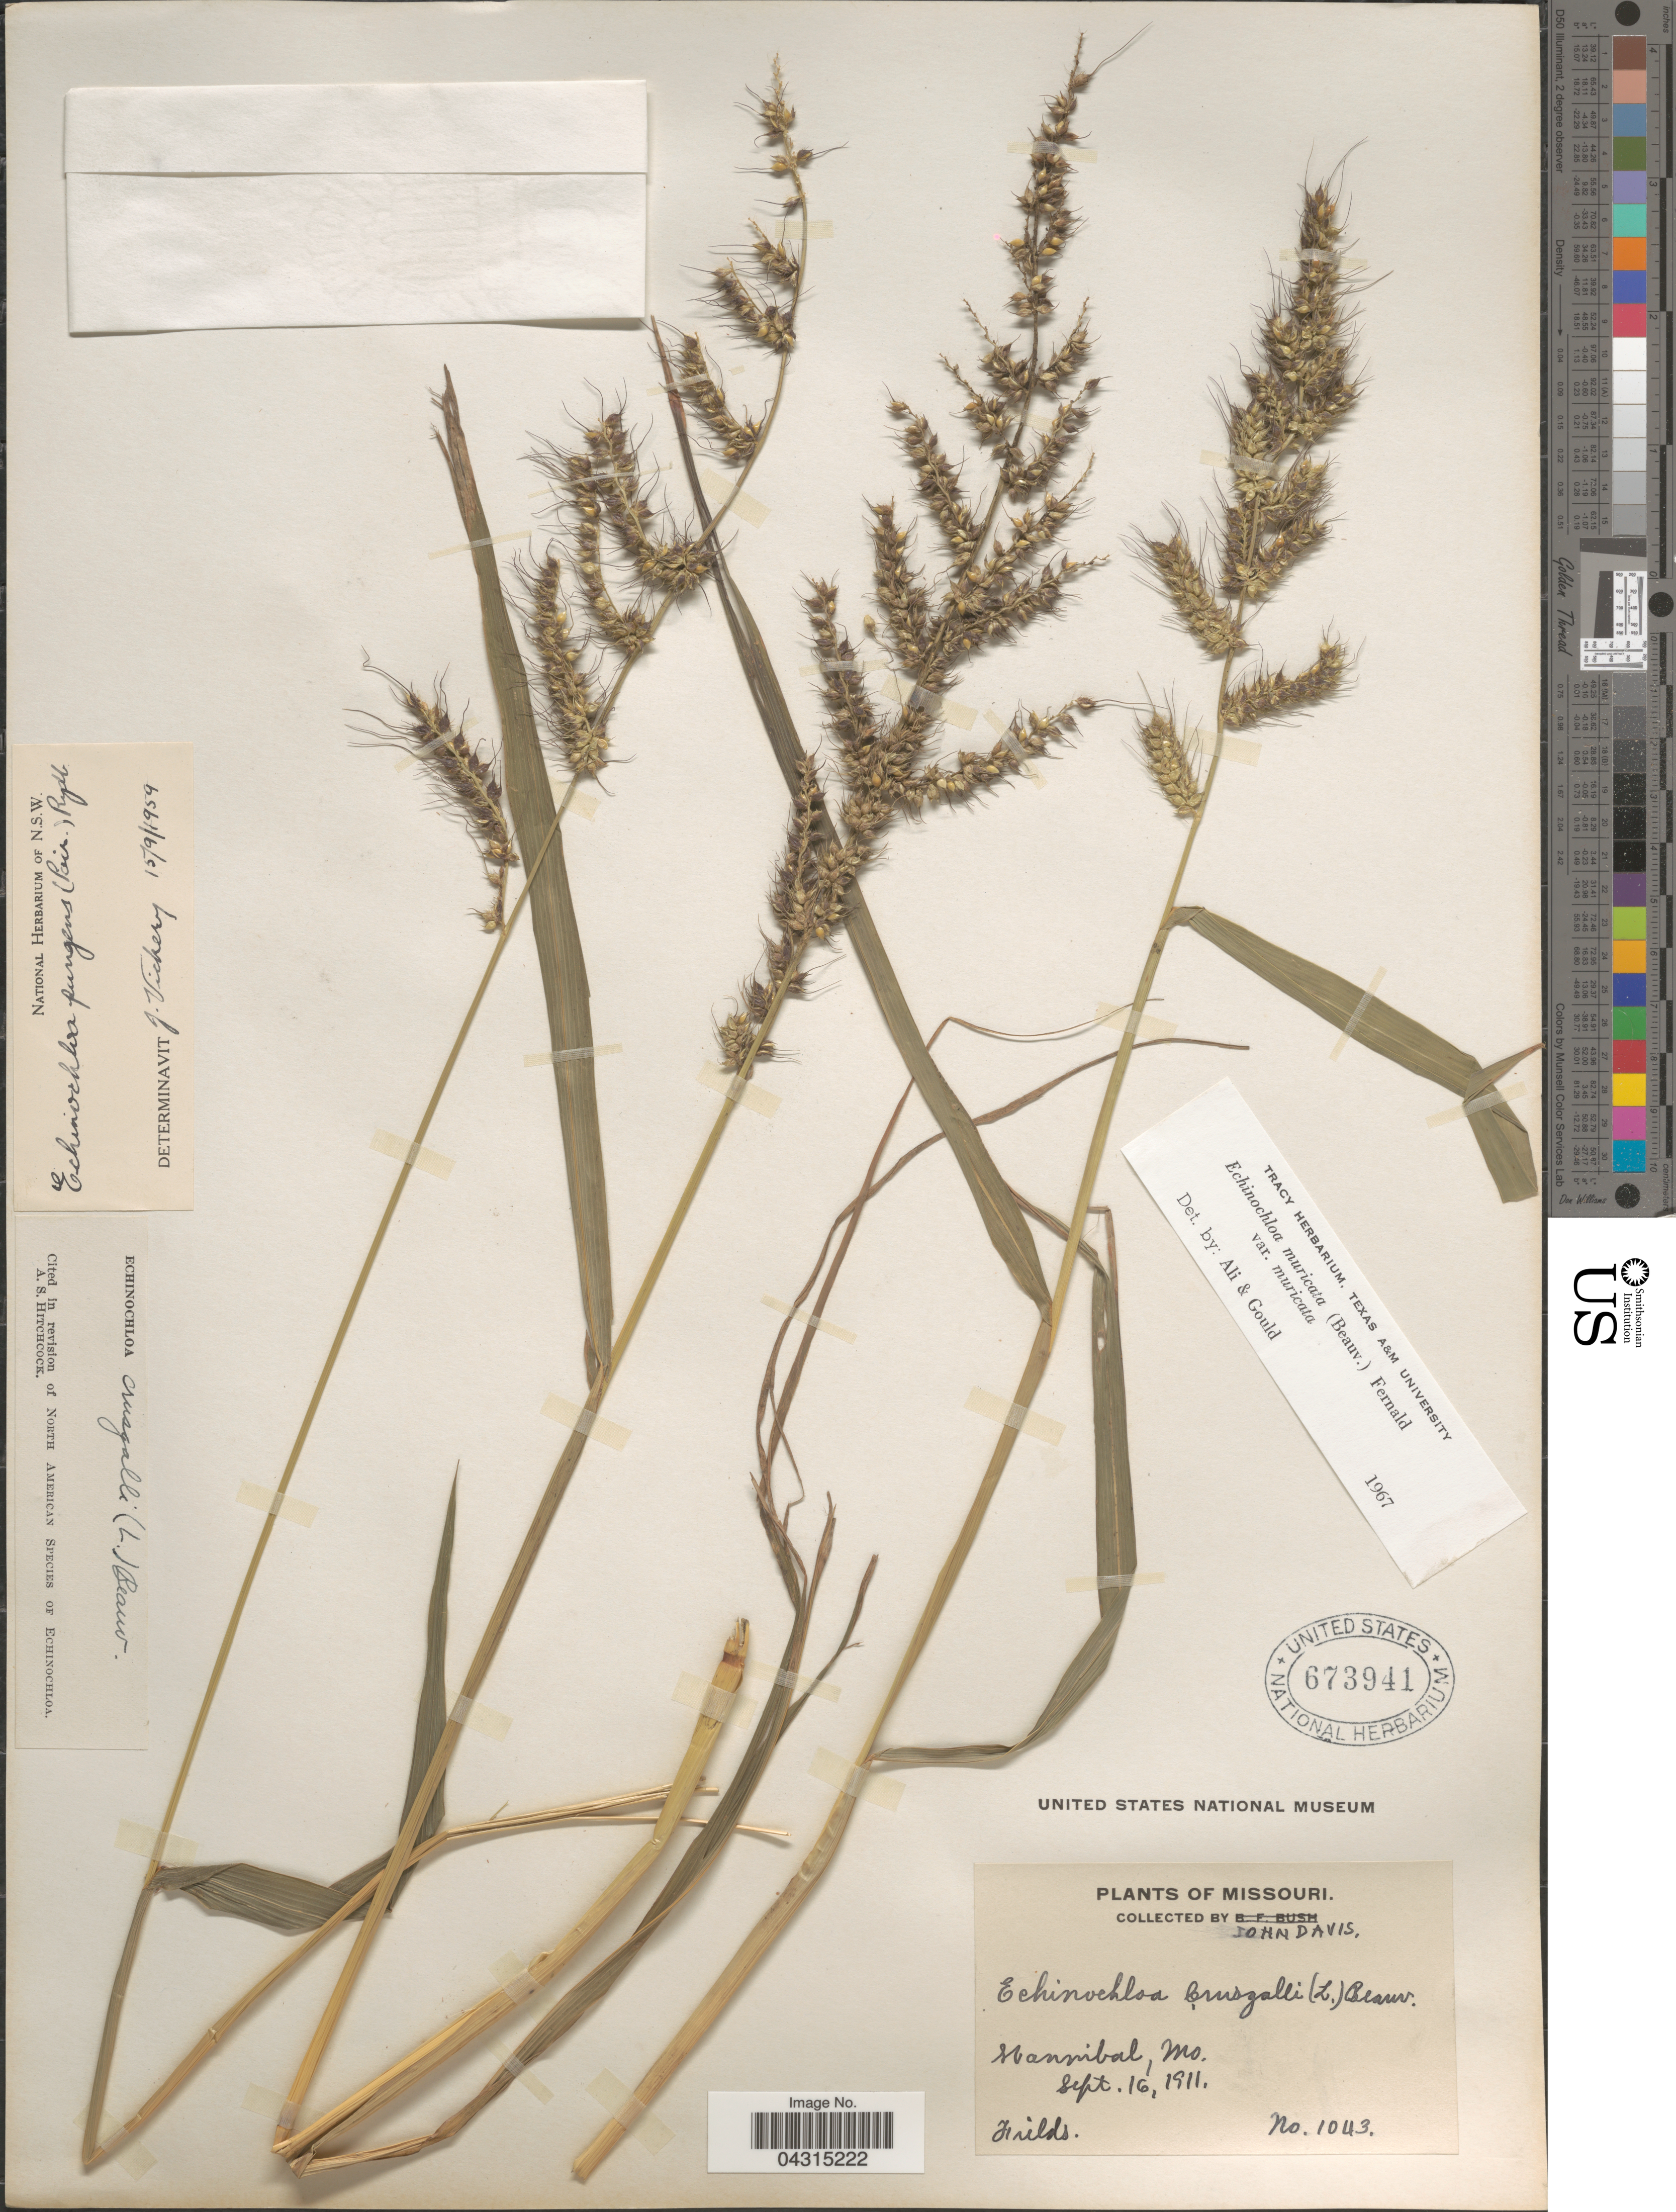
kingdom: Plantae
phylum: Tracheophyta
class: Liliopsida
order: Poales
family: Poaceae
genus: Echinochloa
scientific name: Echinochloa muricata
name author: (P. Beauv.) Fernald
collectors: J. Davis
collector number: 1043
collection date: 1911-09-16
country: United States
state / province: Missouri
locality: Hannibal.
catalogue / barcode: US 673941